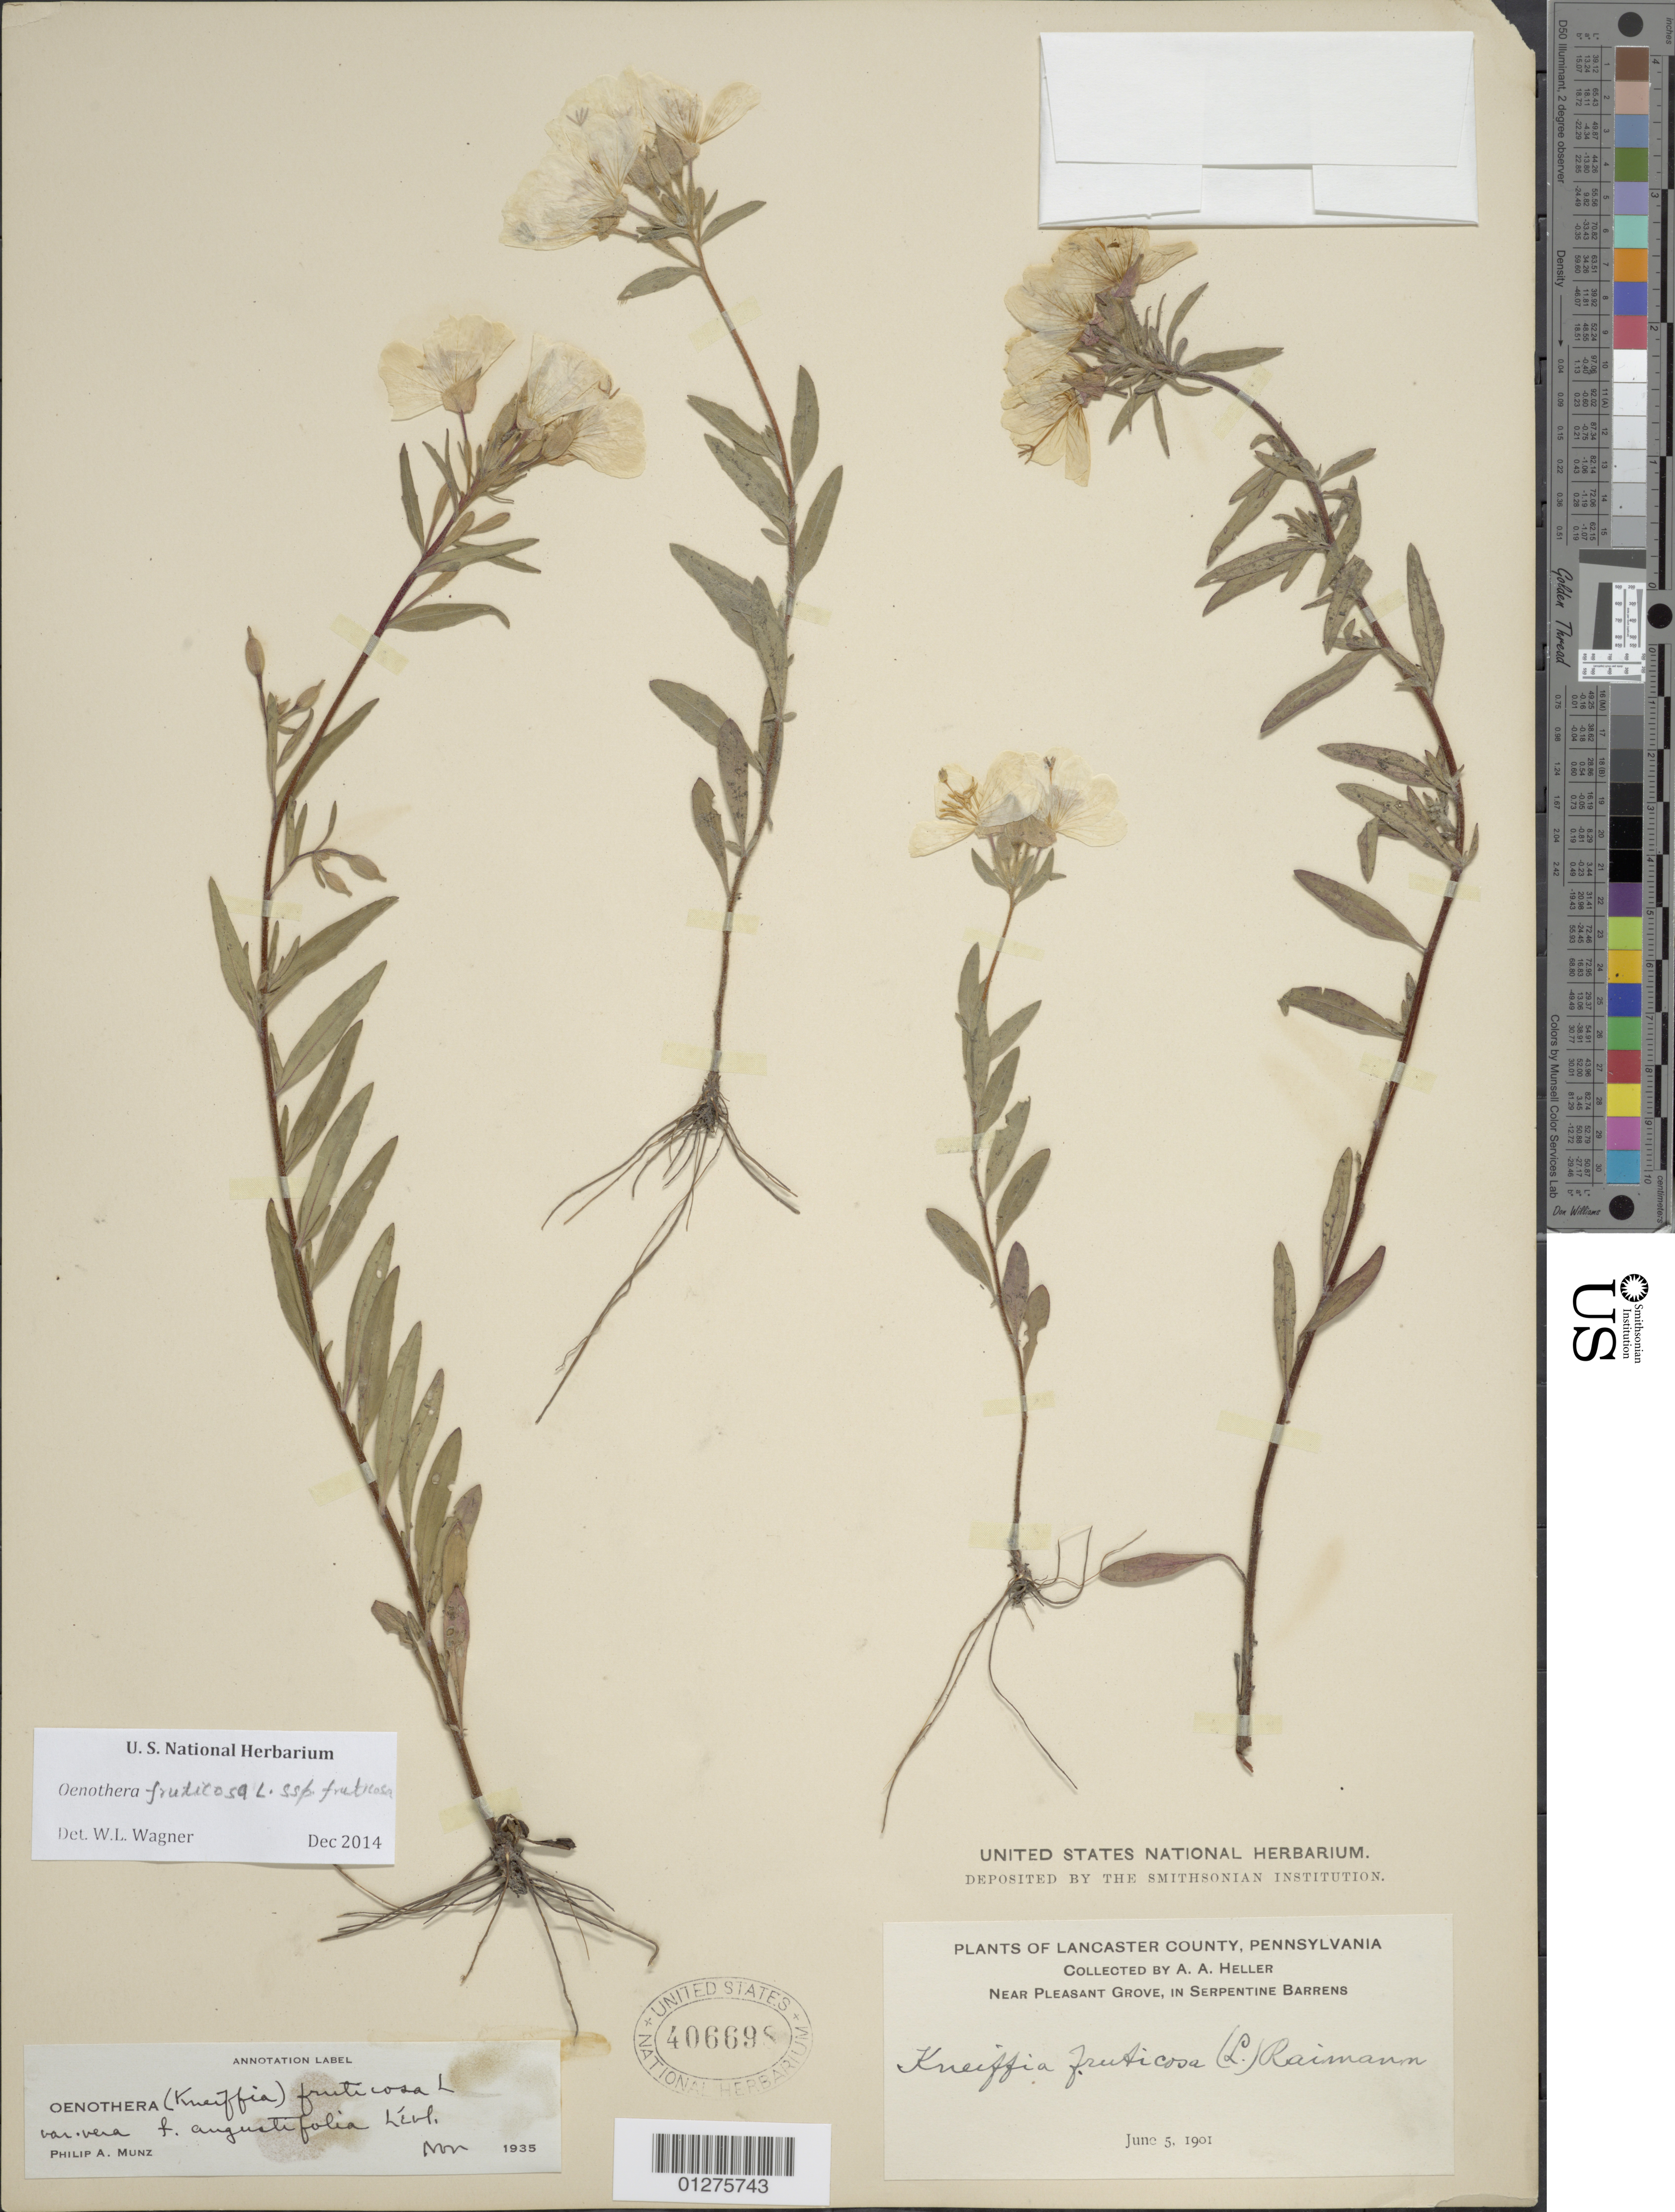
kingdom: Plantae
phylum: Tracheophyta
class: Magnoliopsida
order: Myrtales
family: Onagraceae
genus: Oenothera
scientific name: Oenothera fruticosa subsp. fruticosa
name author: L.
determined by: Wagner, W. L., (BOT), Smithsonian Institution - National Museum of Natural History (UNITED STATES)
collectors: A. A. Heller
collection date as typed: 05 Jun 1901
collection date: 1901-06-05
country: United States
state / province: Pennsylvania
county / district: Lancaster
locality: Near Pleasant Grove, in Serpentine Barrens.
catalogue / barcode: US 406698